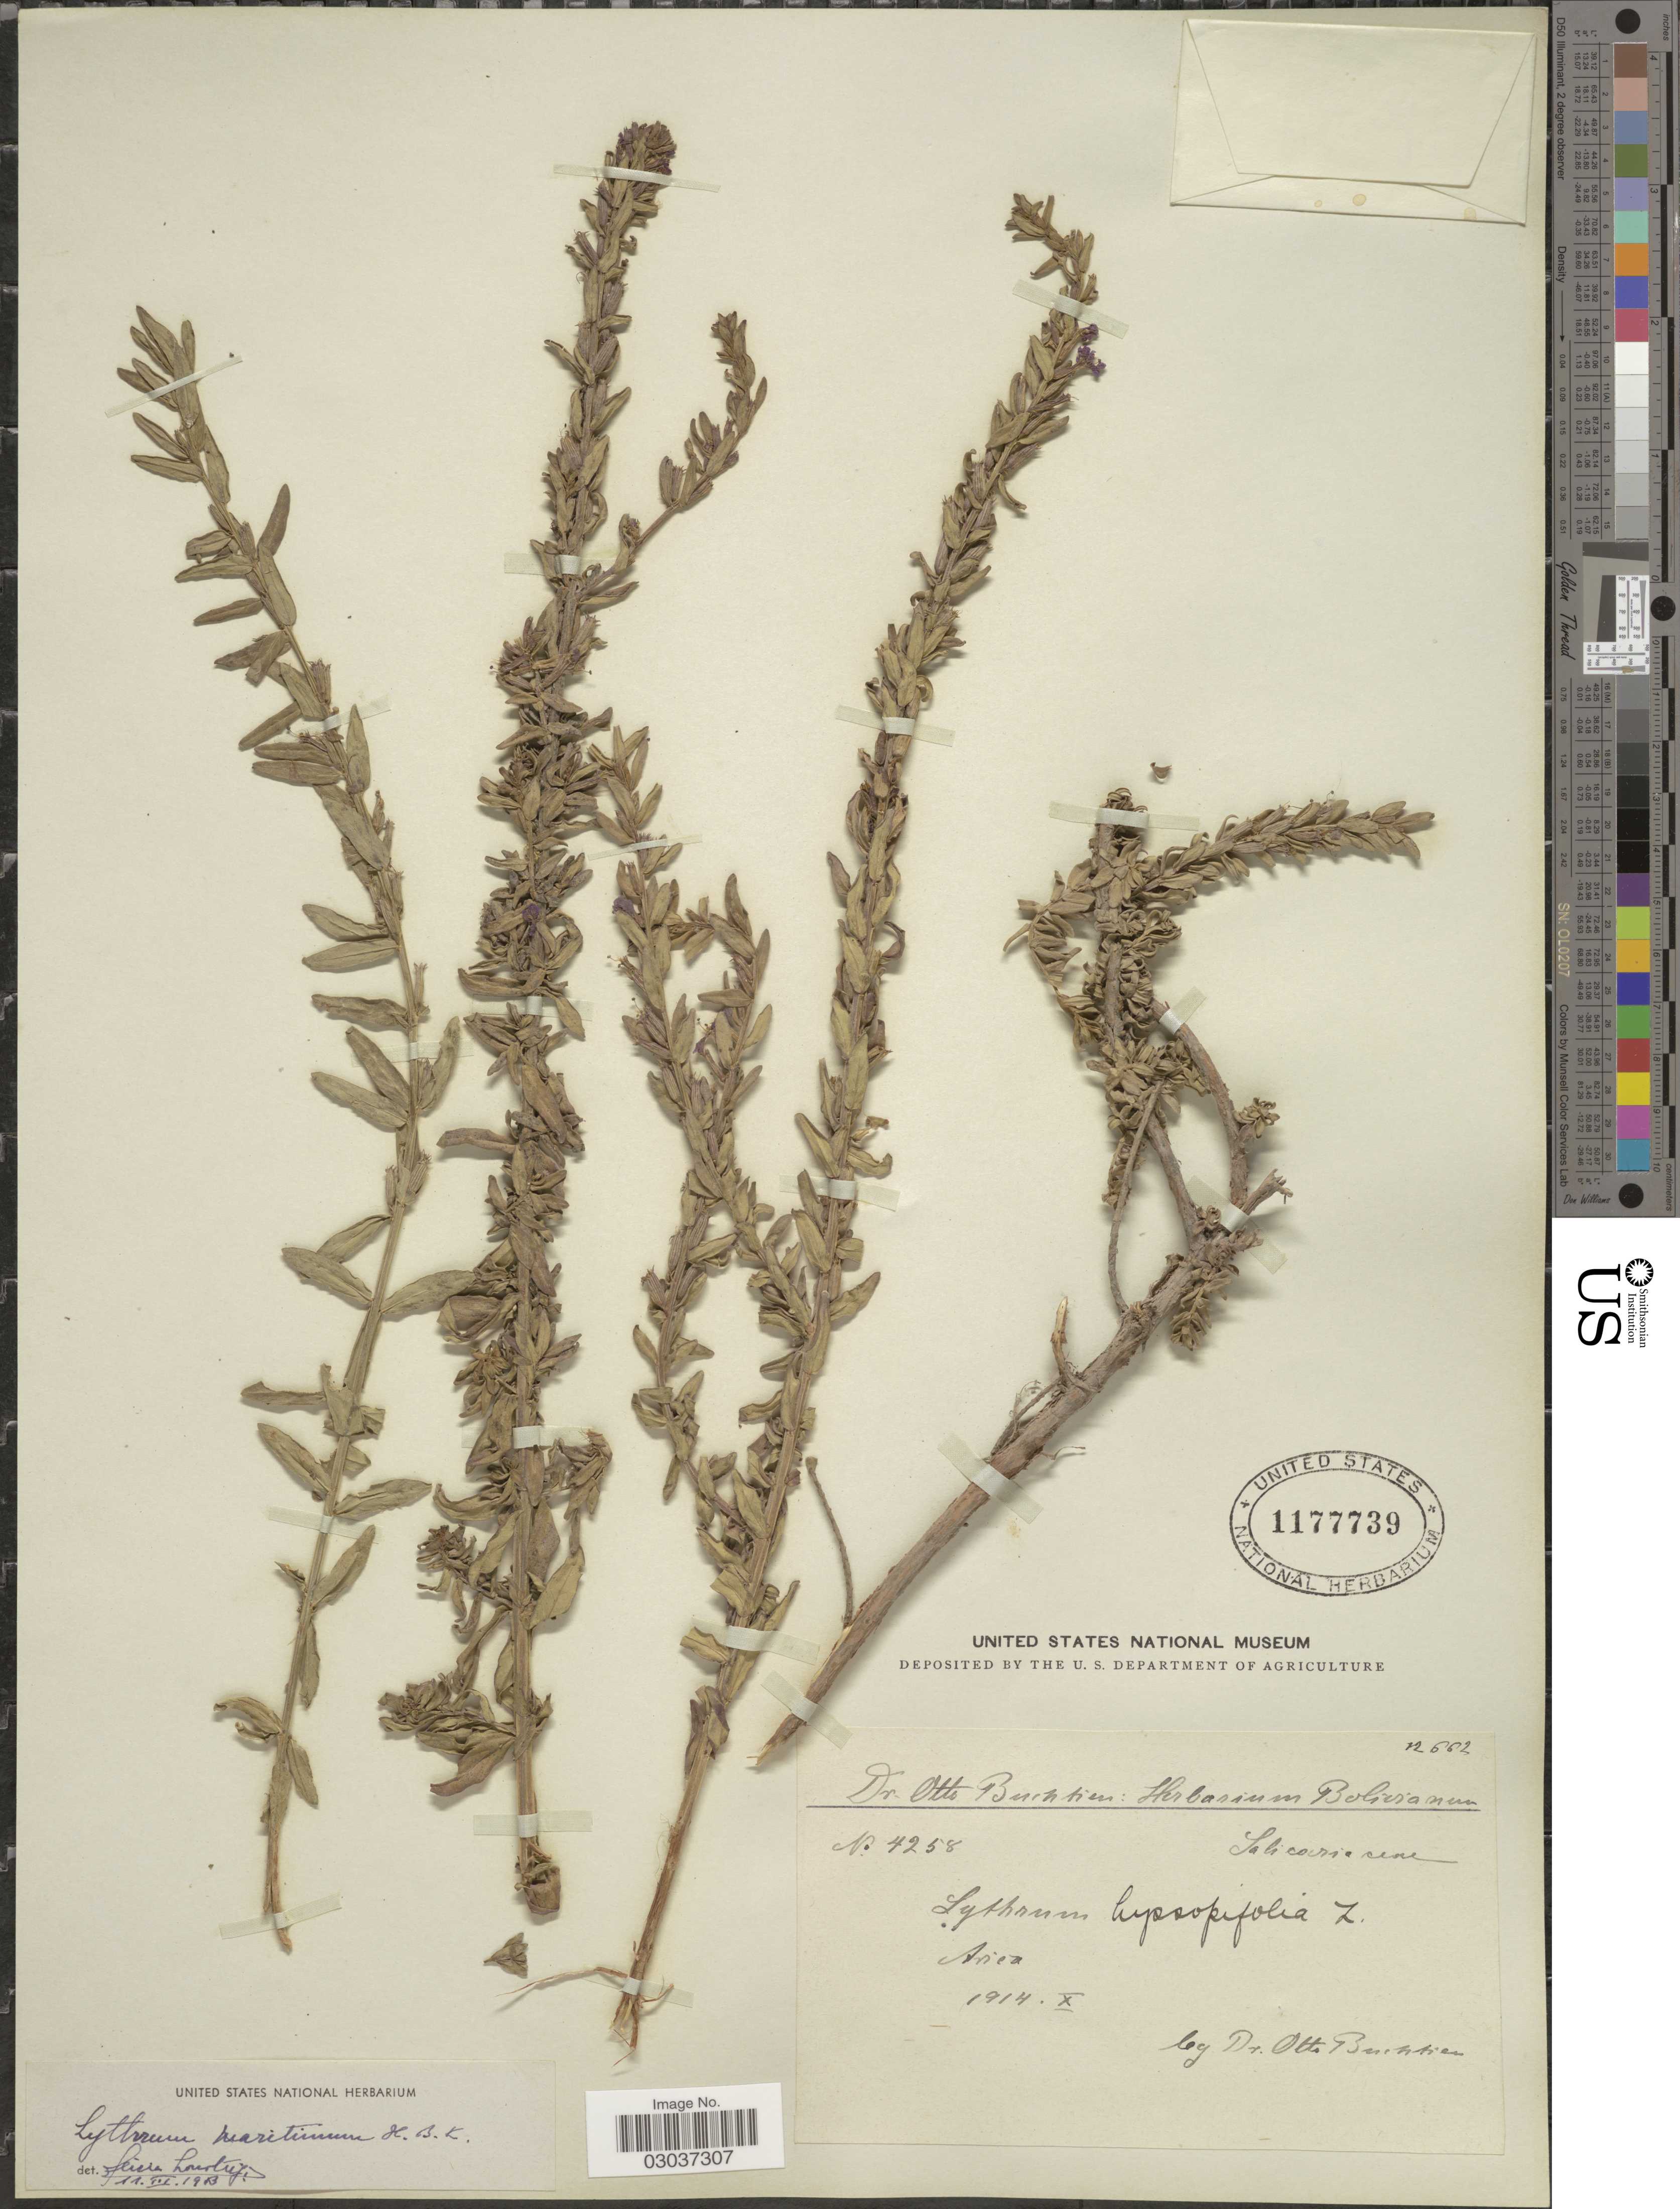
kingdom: Plantae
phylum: Tracheophyta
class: Magnoliopsida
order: Myrtales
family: Lythraceae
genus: Lythrum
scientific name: Lythrum maritimum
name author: Kunth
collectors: O. Buchtien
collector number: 4258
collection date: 1914-10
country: Bolivia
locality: Arica.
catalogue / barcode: US 1177739